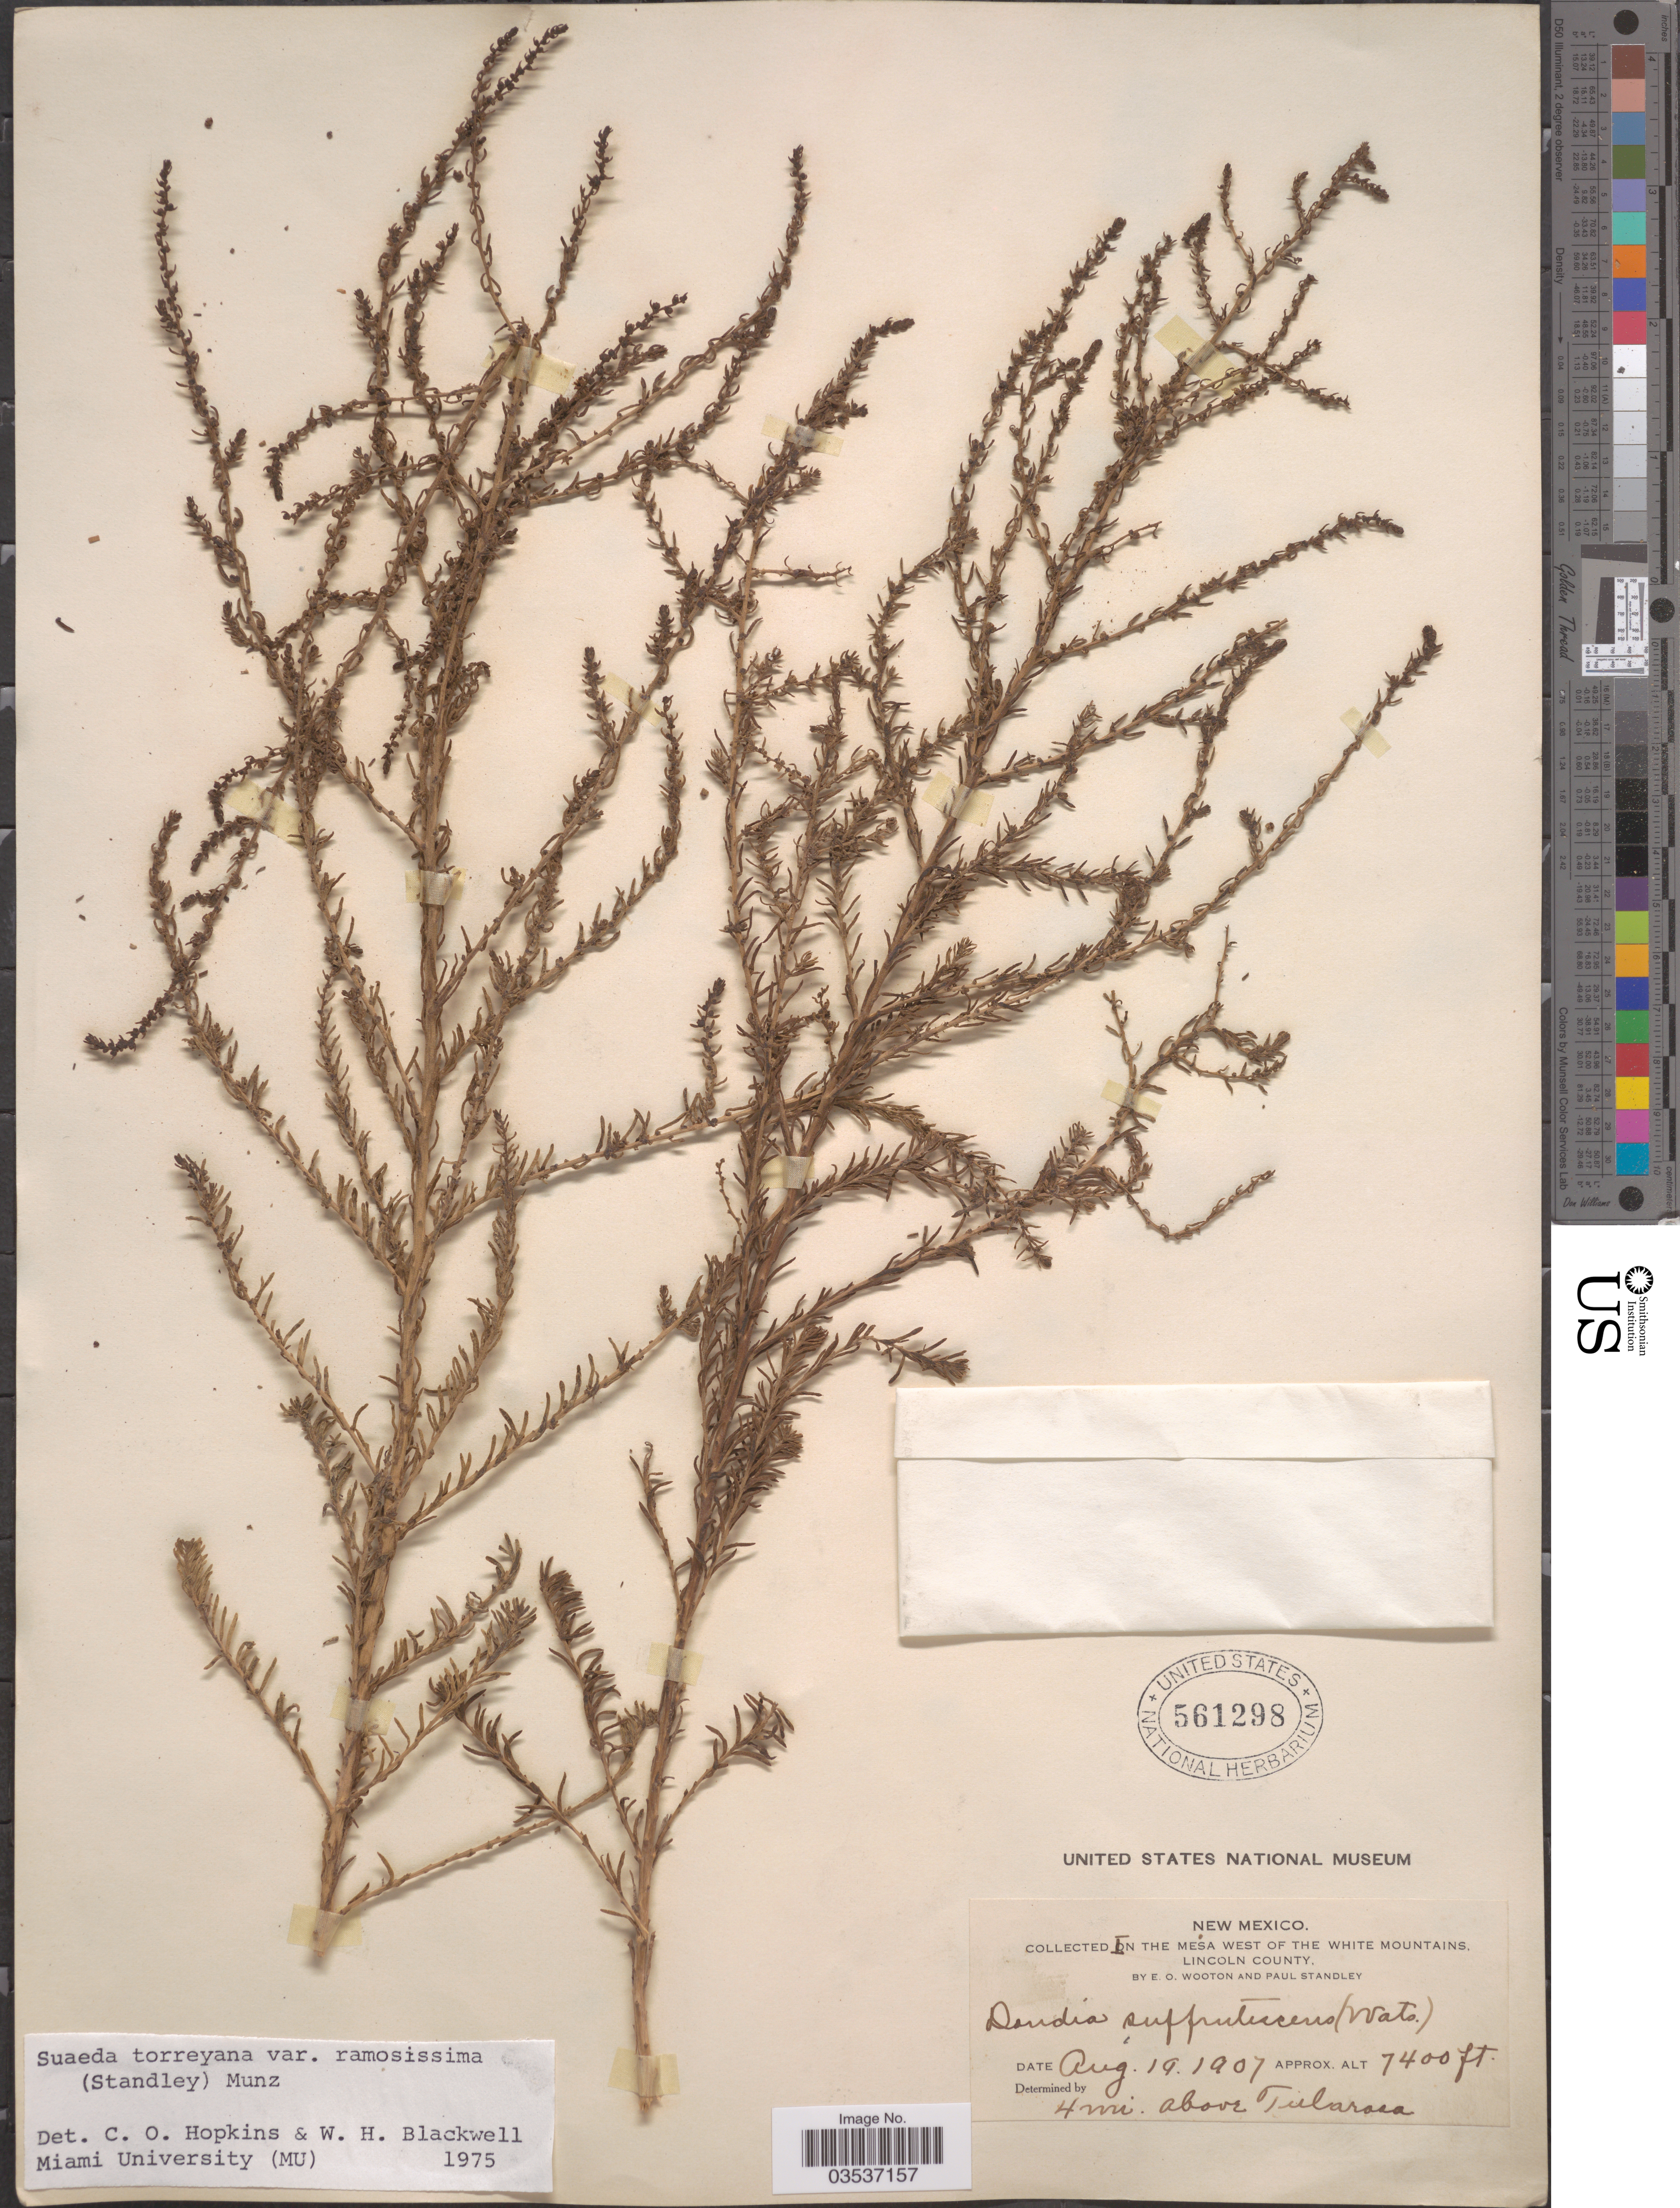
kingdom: Plantae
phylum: Tracheophyta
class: Magnoliopsida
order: Caryophyllales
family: Amaranthaceae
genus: Suaeda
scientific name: Suaeda torreyana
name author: S. Watson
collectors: E. O. Wooton & P. C. Standley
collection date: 1907-08-19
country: United States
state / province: New Mexico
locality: In the Mesa west of the White Mountains, Lincoln County. 4 mi. above Tularosa.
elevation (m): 2256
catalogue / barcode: US 561298